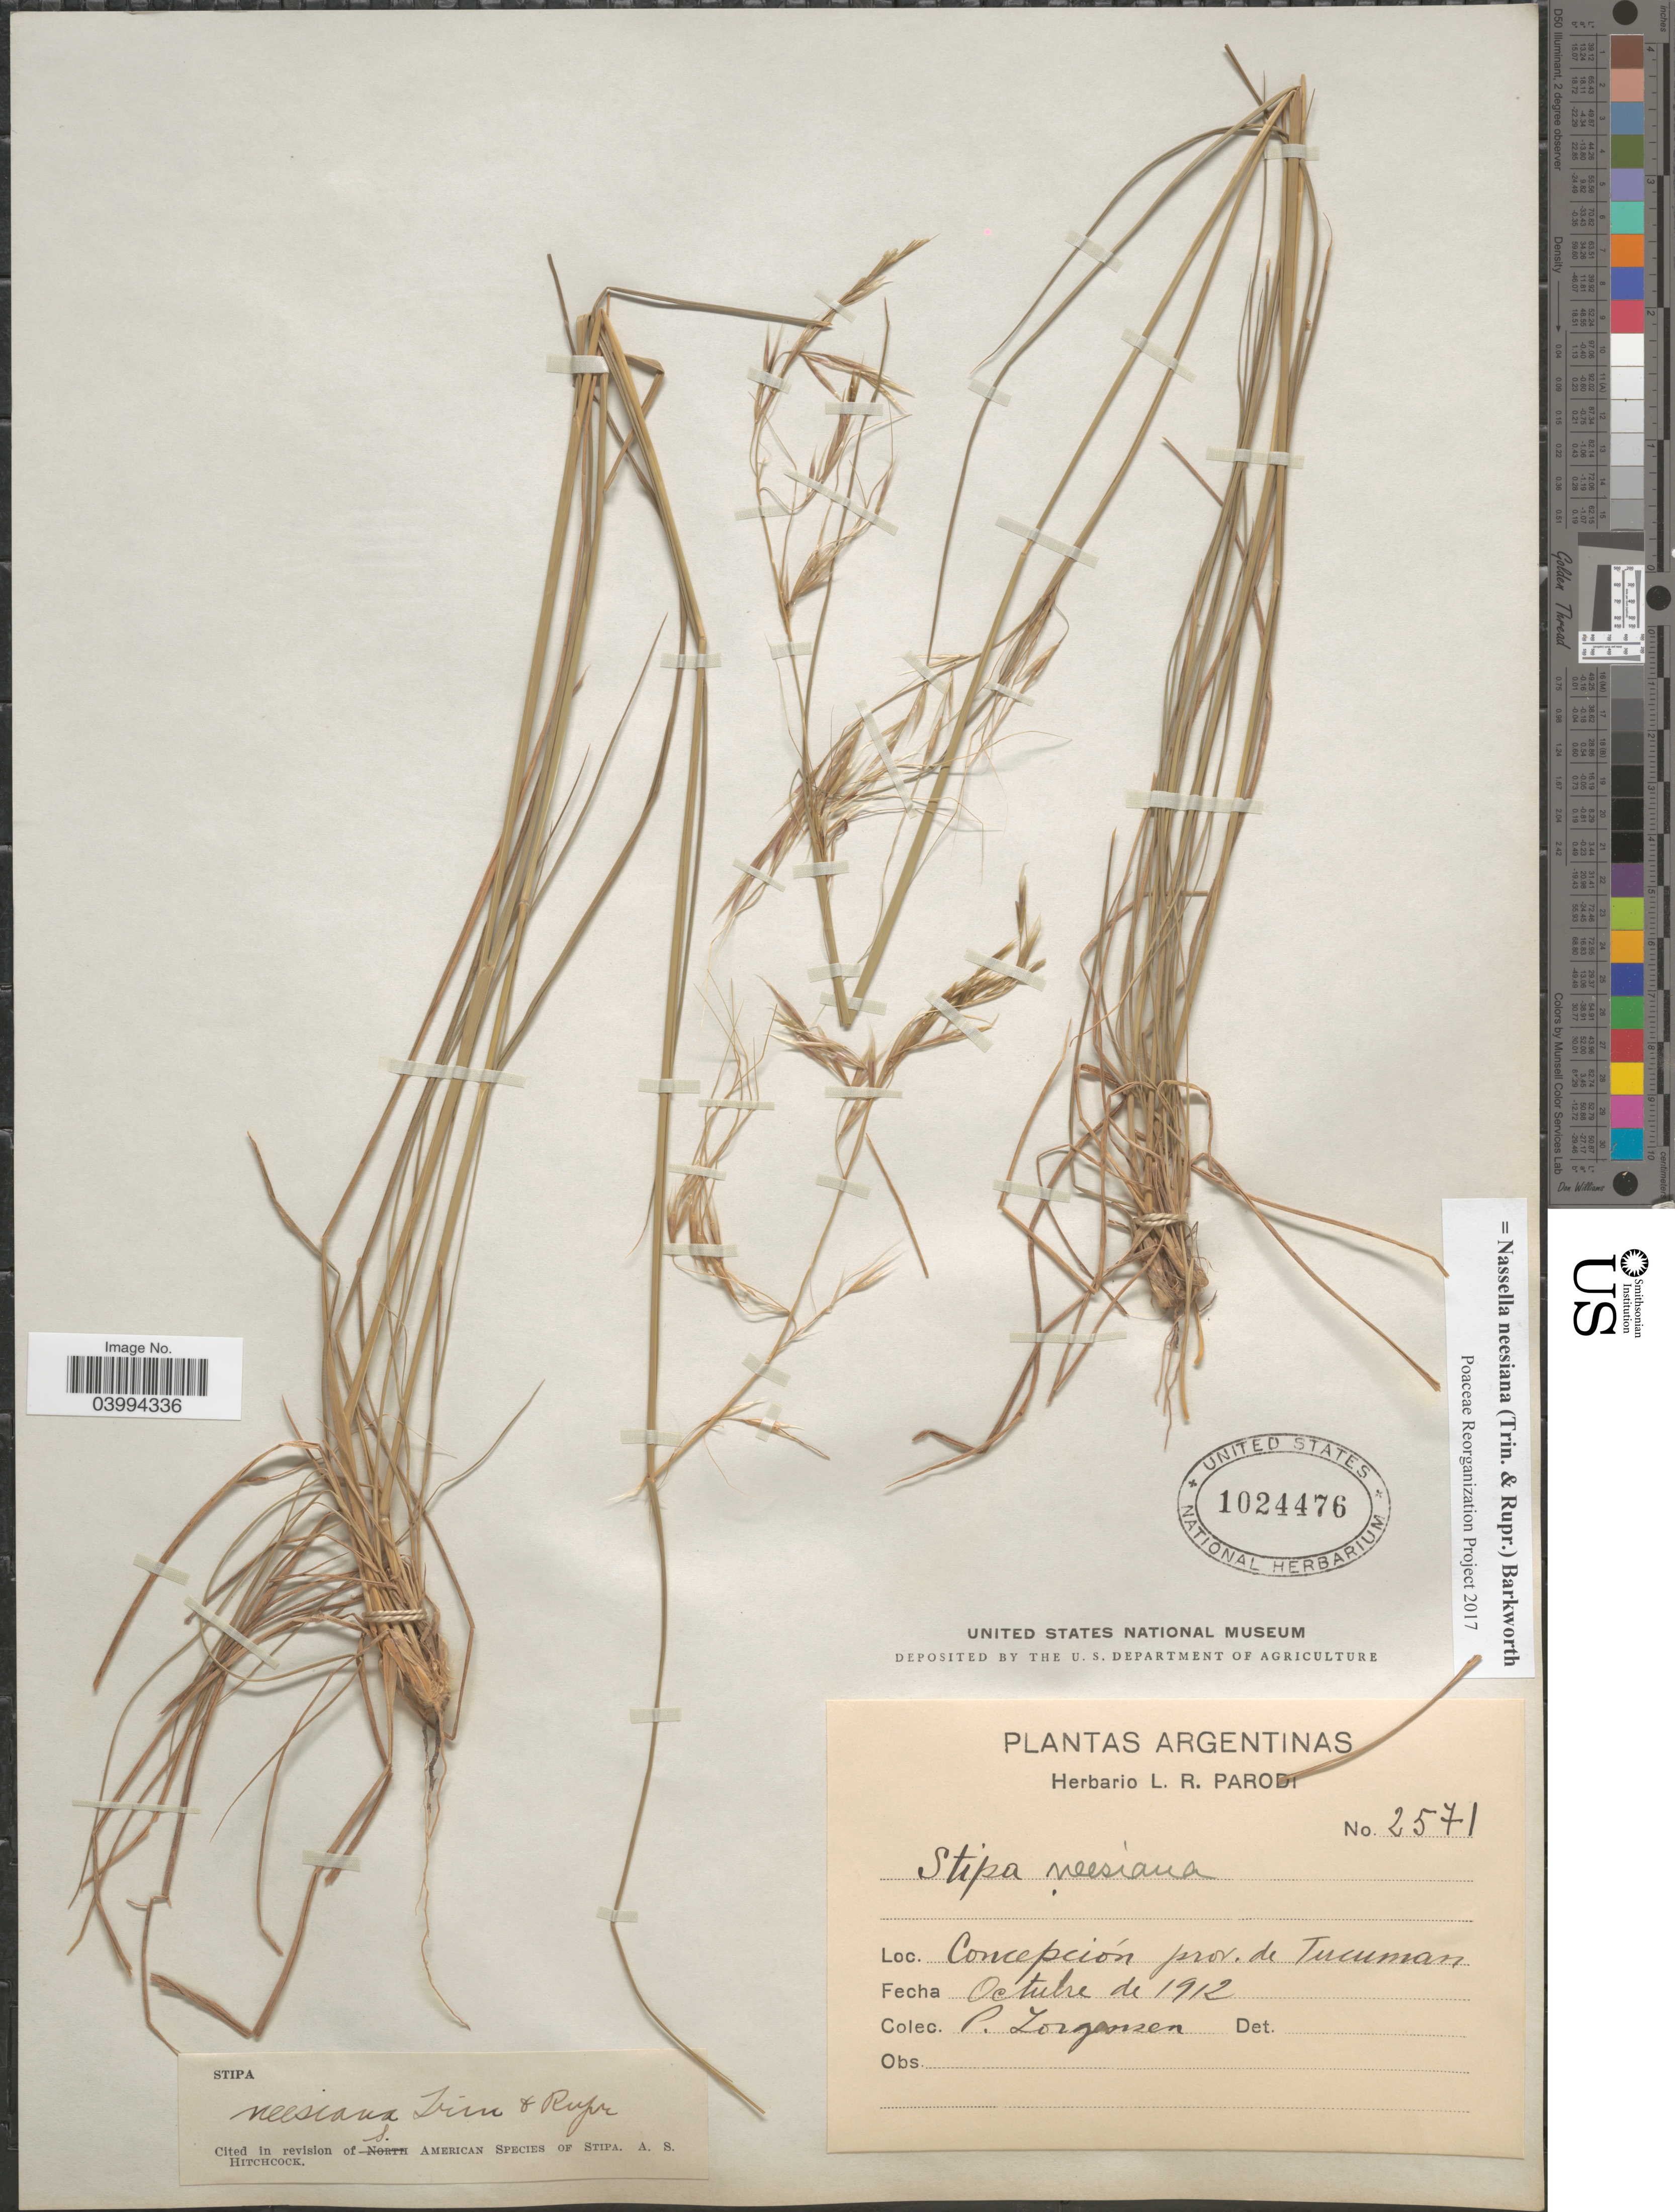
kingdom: Plantae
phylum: Tracheophyta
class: Liliopsida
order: Poales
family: Poaceae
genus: Nassella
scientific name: Nassella neesiana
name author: (Trin. & Rupr.) Barkworth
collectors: P. Jörgensen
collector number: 2571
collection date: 1912-10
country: Argentina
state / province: Tucuman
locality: Concepción prov. de Tucuman.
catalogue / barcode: US 1024476